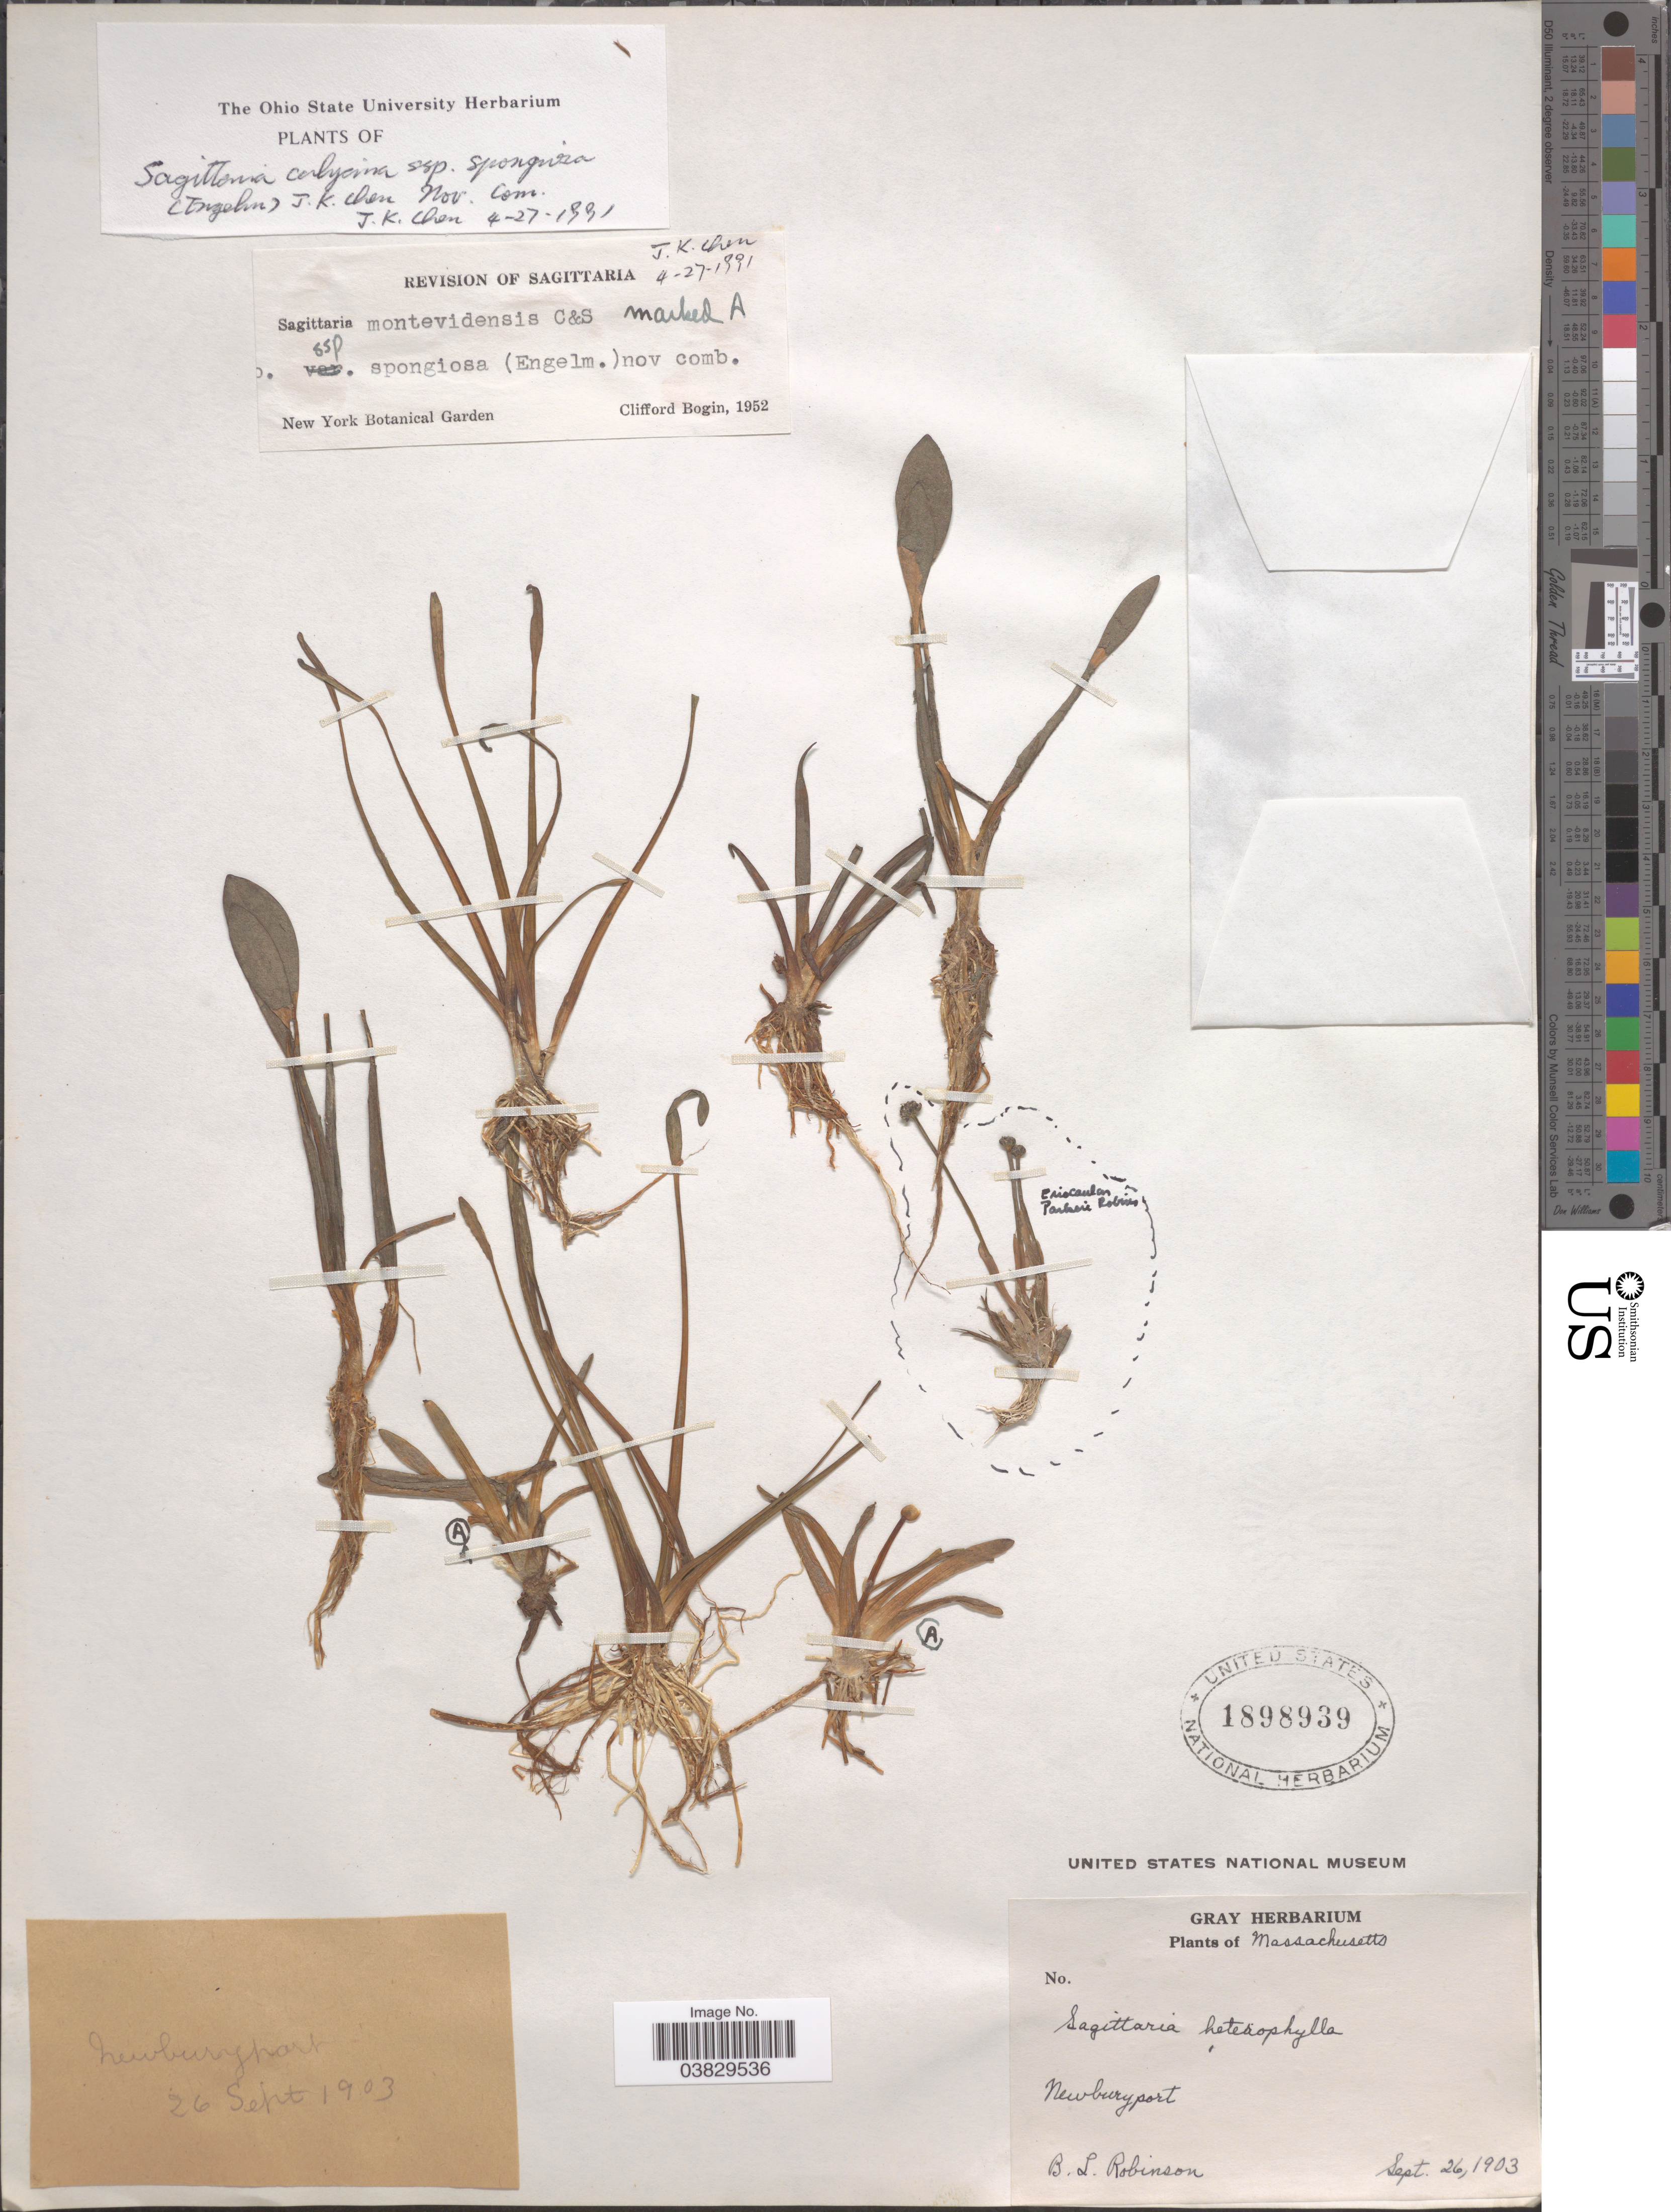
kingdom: Plantae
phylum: Tracheophyta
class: Liliopsida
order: Alismatales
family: Alismataceae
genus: Sagittaria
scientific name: Sagittaria calycina var. spongiosa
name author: Engelm.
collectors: B. L. Robinson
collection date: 1903-09-26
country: United States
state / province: Massachusetts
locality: Newburyport.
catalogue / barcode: US 1898939